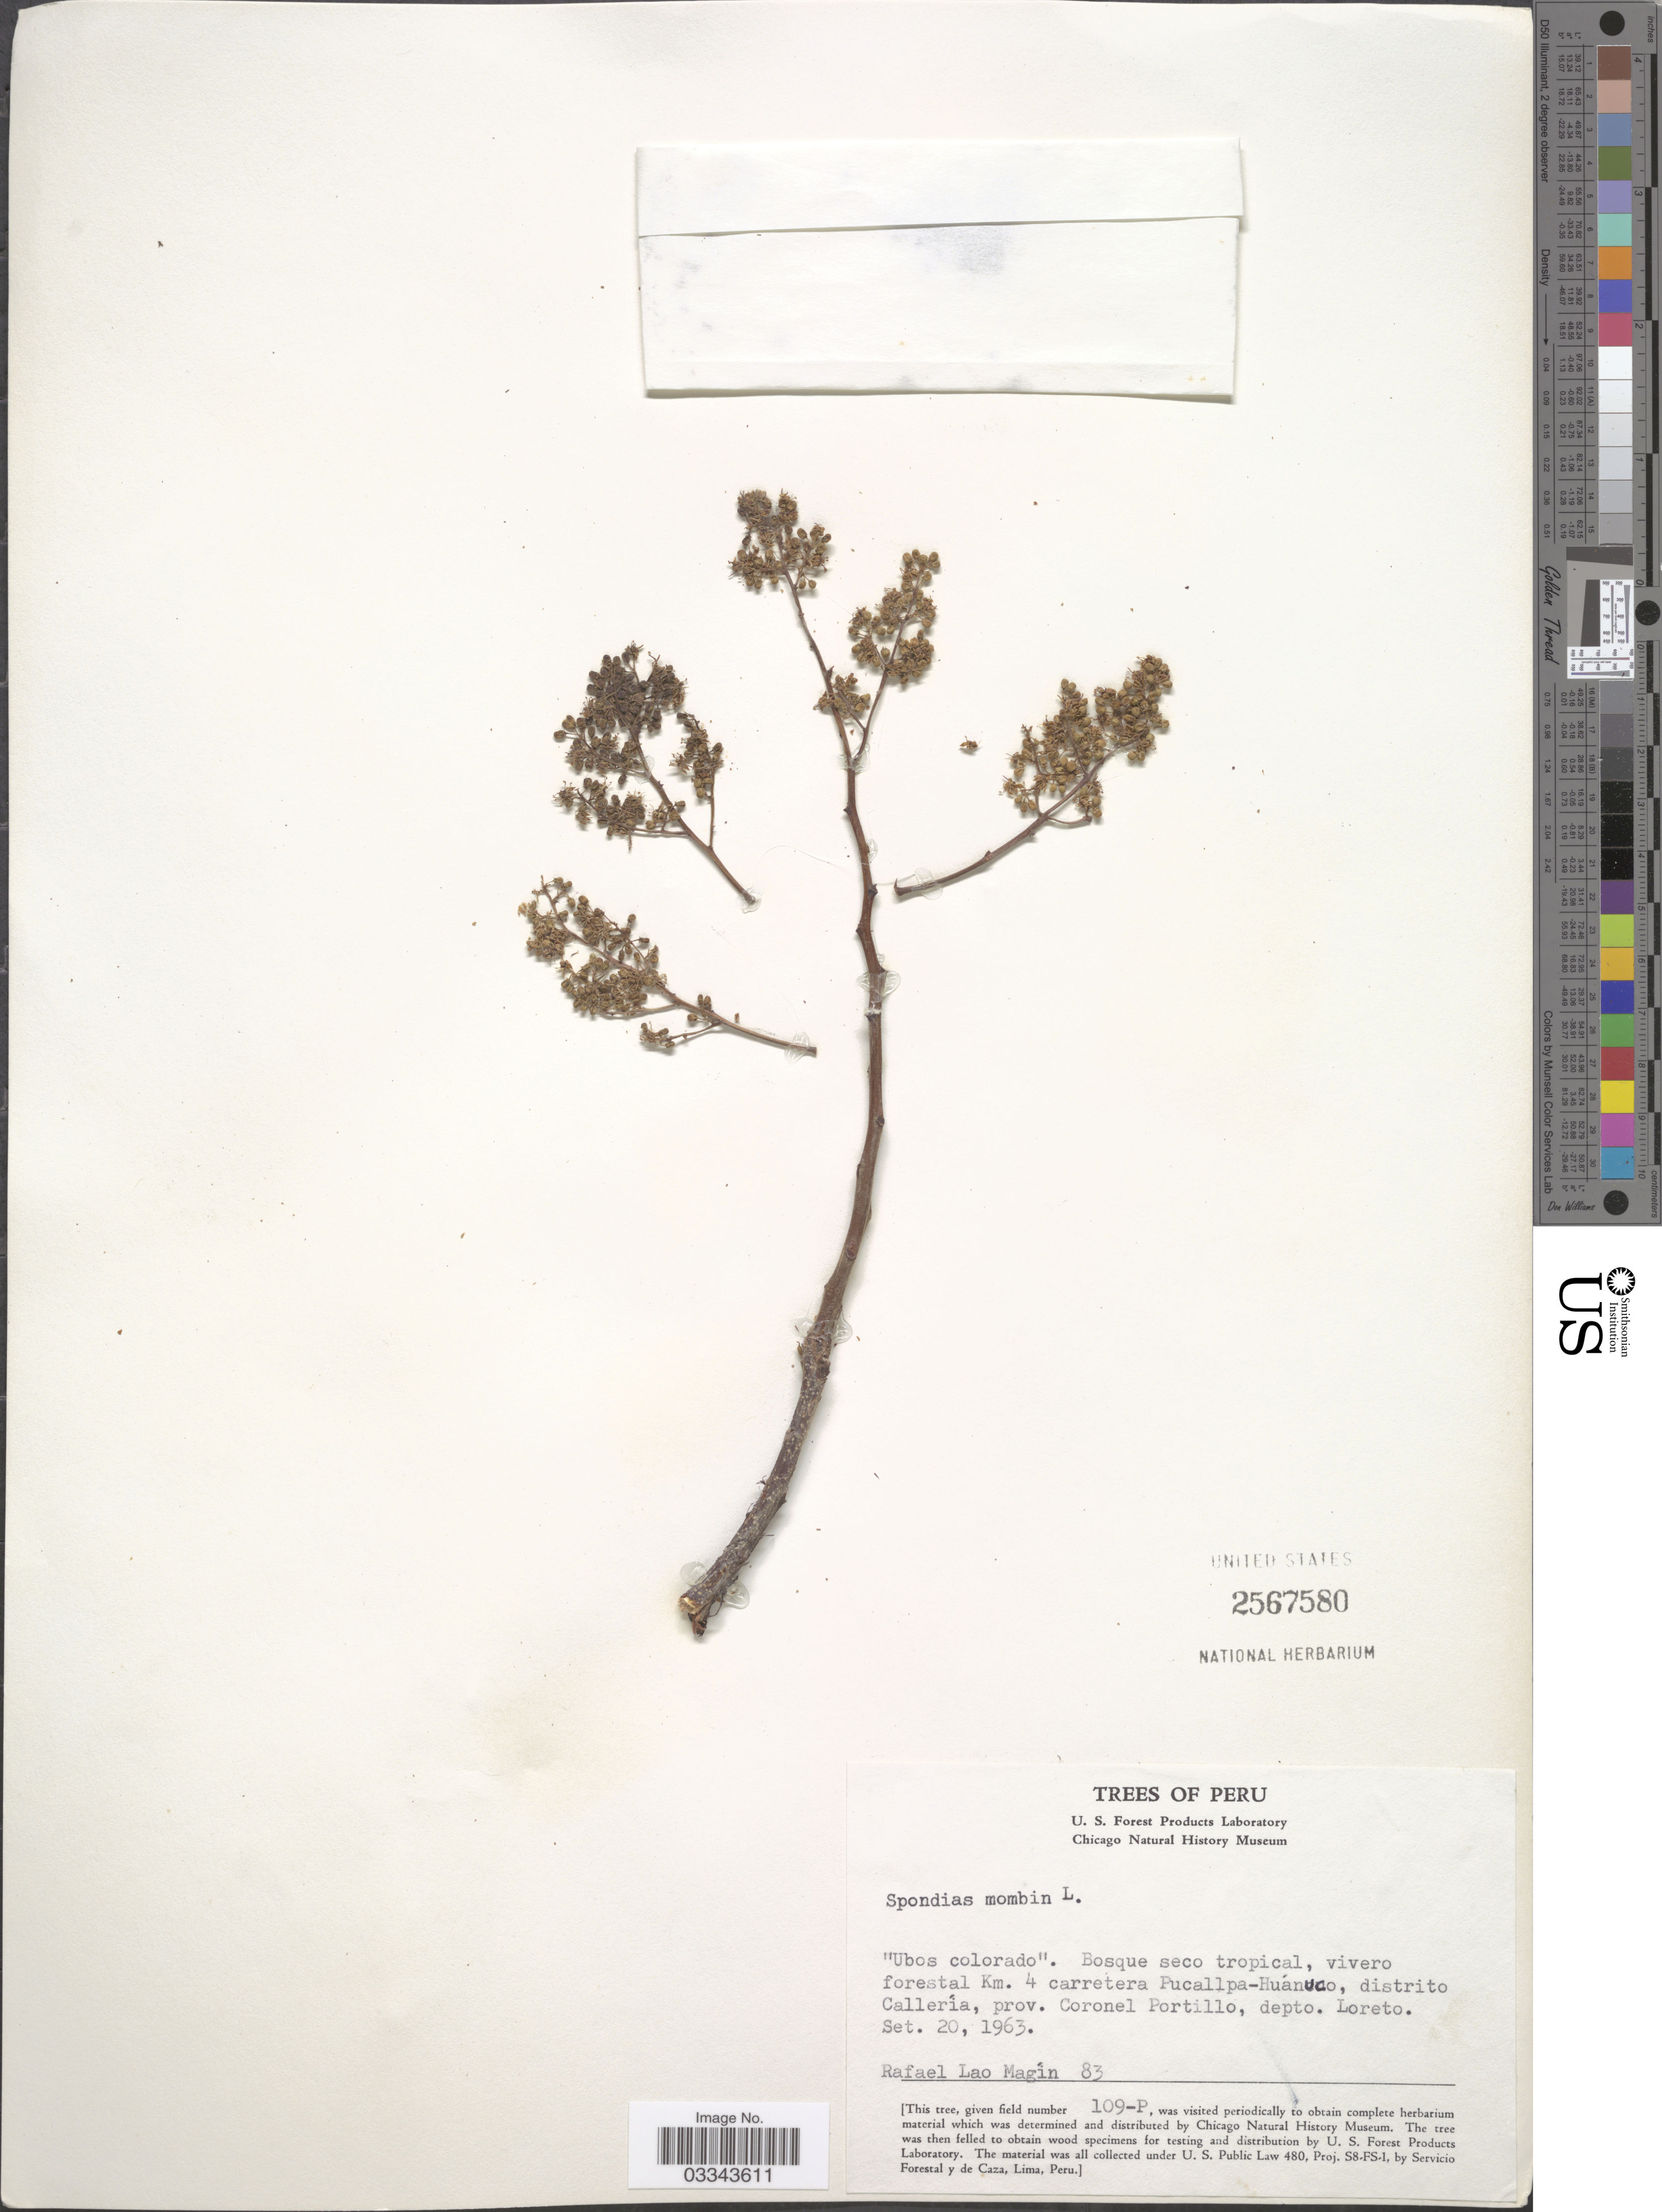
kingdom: Plantae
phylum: Tracheophyta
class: Magnoliopsida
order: Sapindales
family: Anacardiaceae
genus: Spondias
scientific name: Spondias mombin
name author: L.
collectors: R. L. Magin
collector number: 83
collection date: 1963-09-20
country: Peru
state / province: Loreto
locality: Bosque seco tropical, vivero forestal Km. 4 carretera Pucallpa-Huánuco, distrito Callería, prov. Coronel Portillo, depto. Loreto.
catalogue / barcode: US 2567580